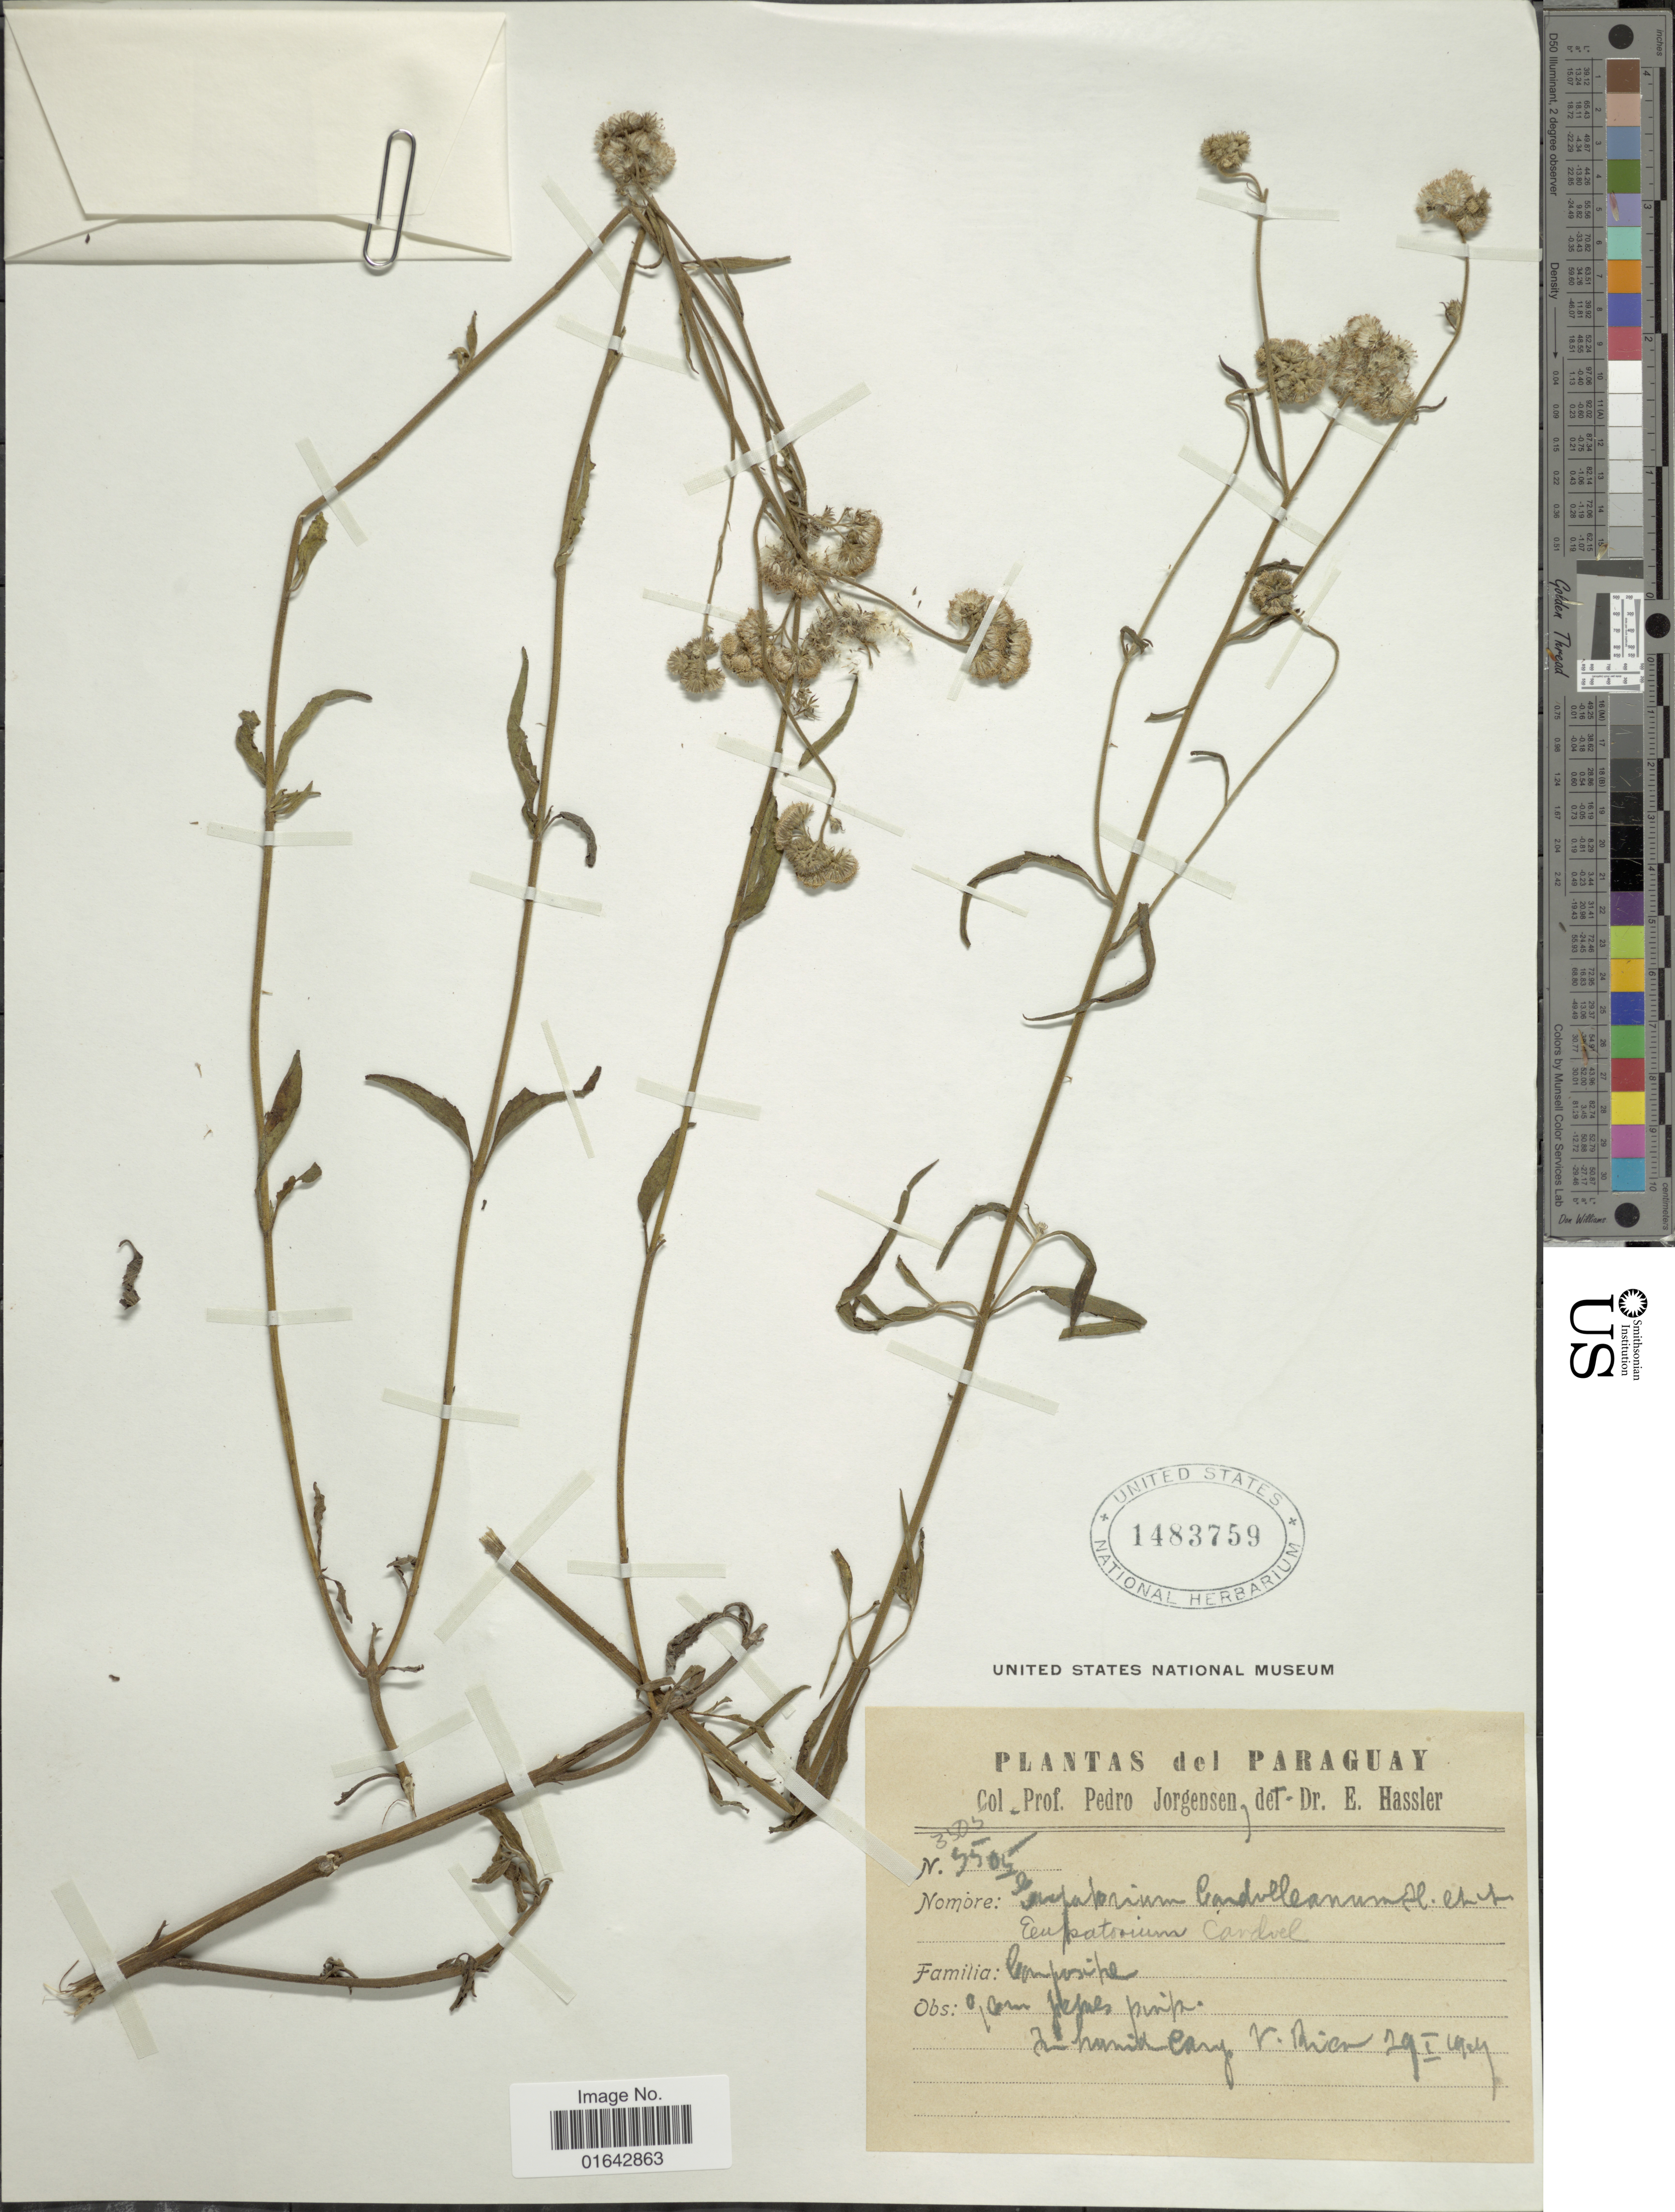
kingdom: Plantae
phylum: Tracheophyta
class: Magnoliopsida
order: Asterales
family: Asteraceae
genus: Barrosoa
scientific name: Barrosoa candolleana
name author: (Hook. & Arn.) R.M. King & H. Rob.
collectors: P. Jörgensen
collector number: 3505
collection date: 1927-01-29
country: Paraguay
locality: V. Rica.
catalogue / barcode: US 1483759